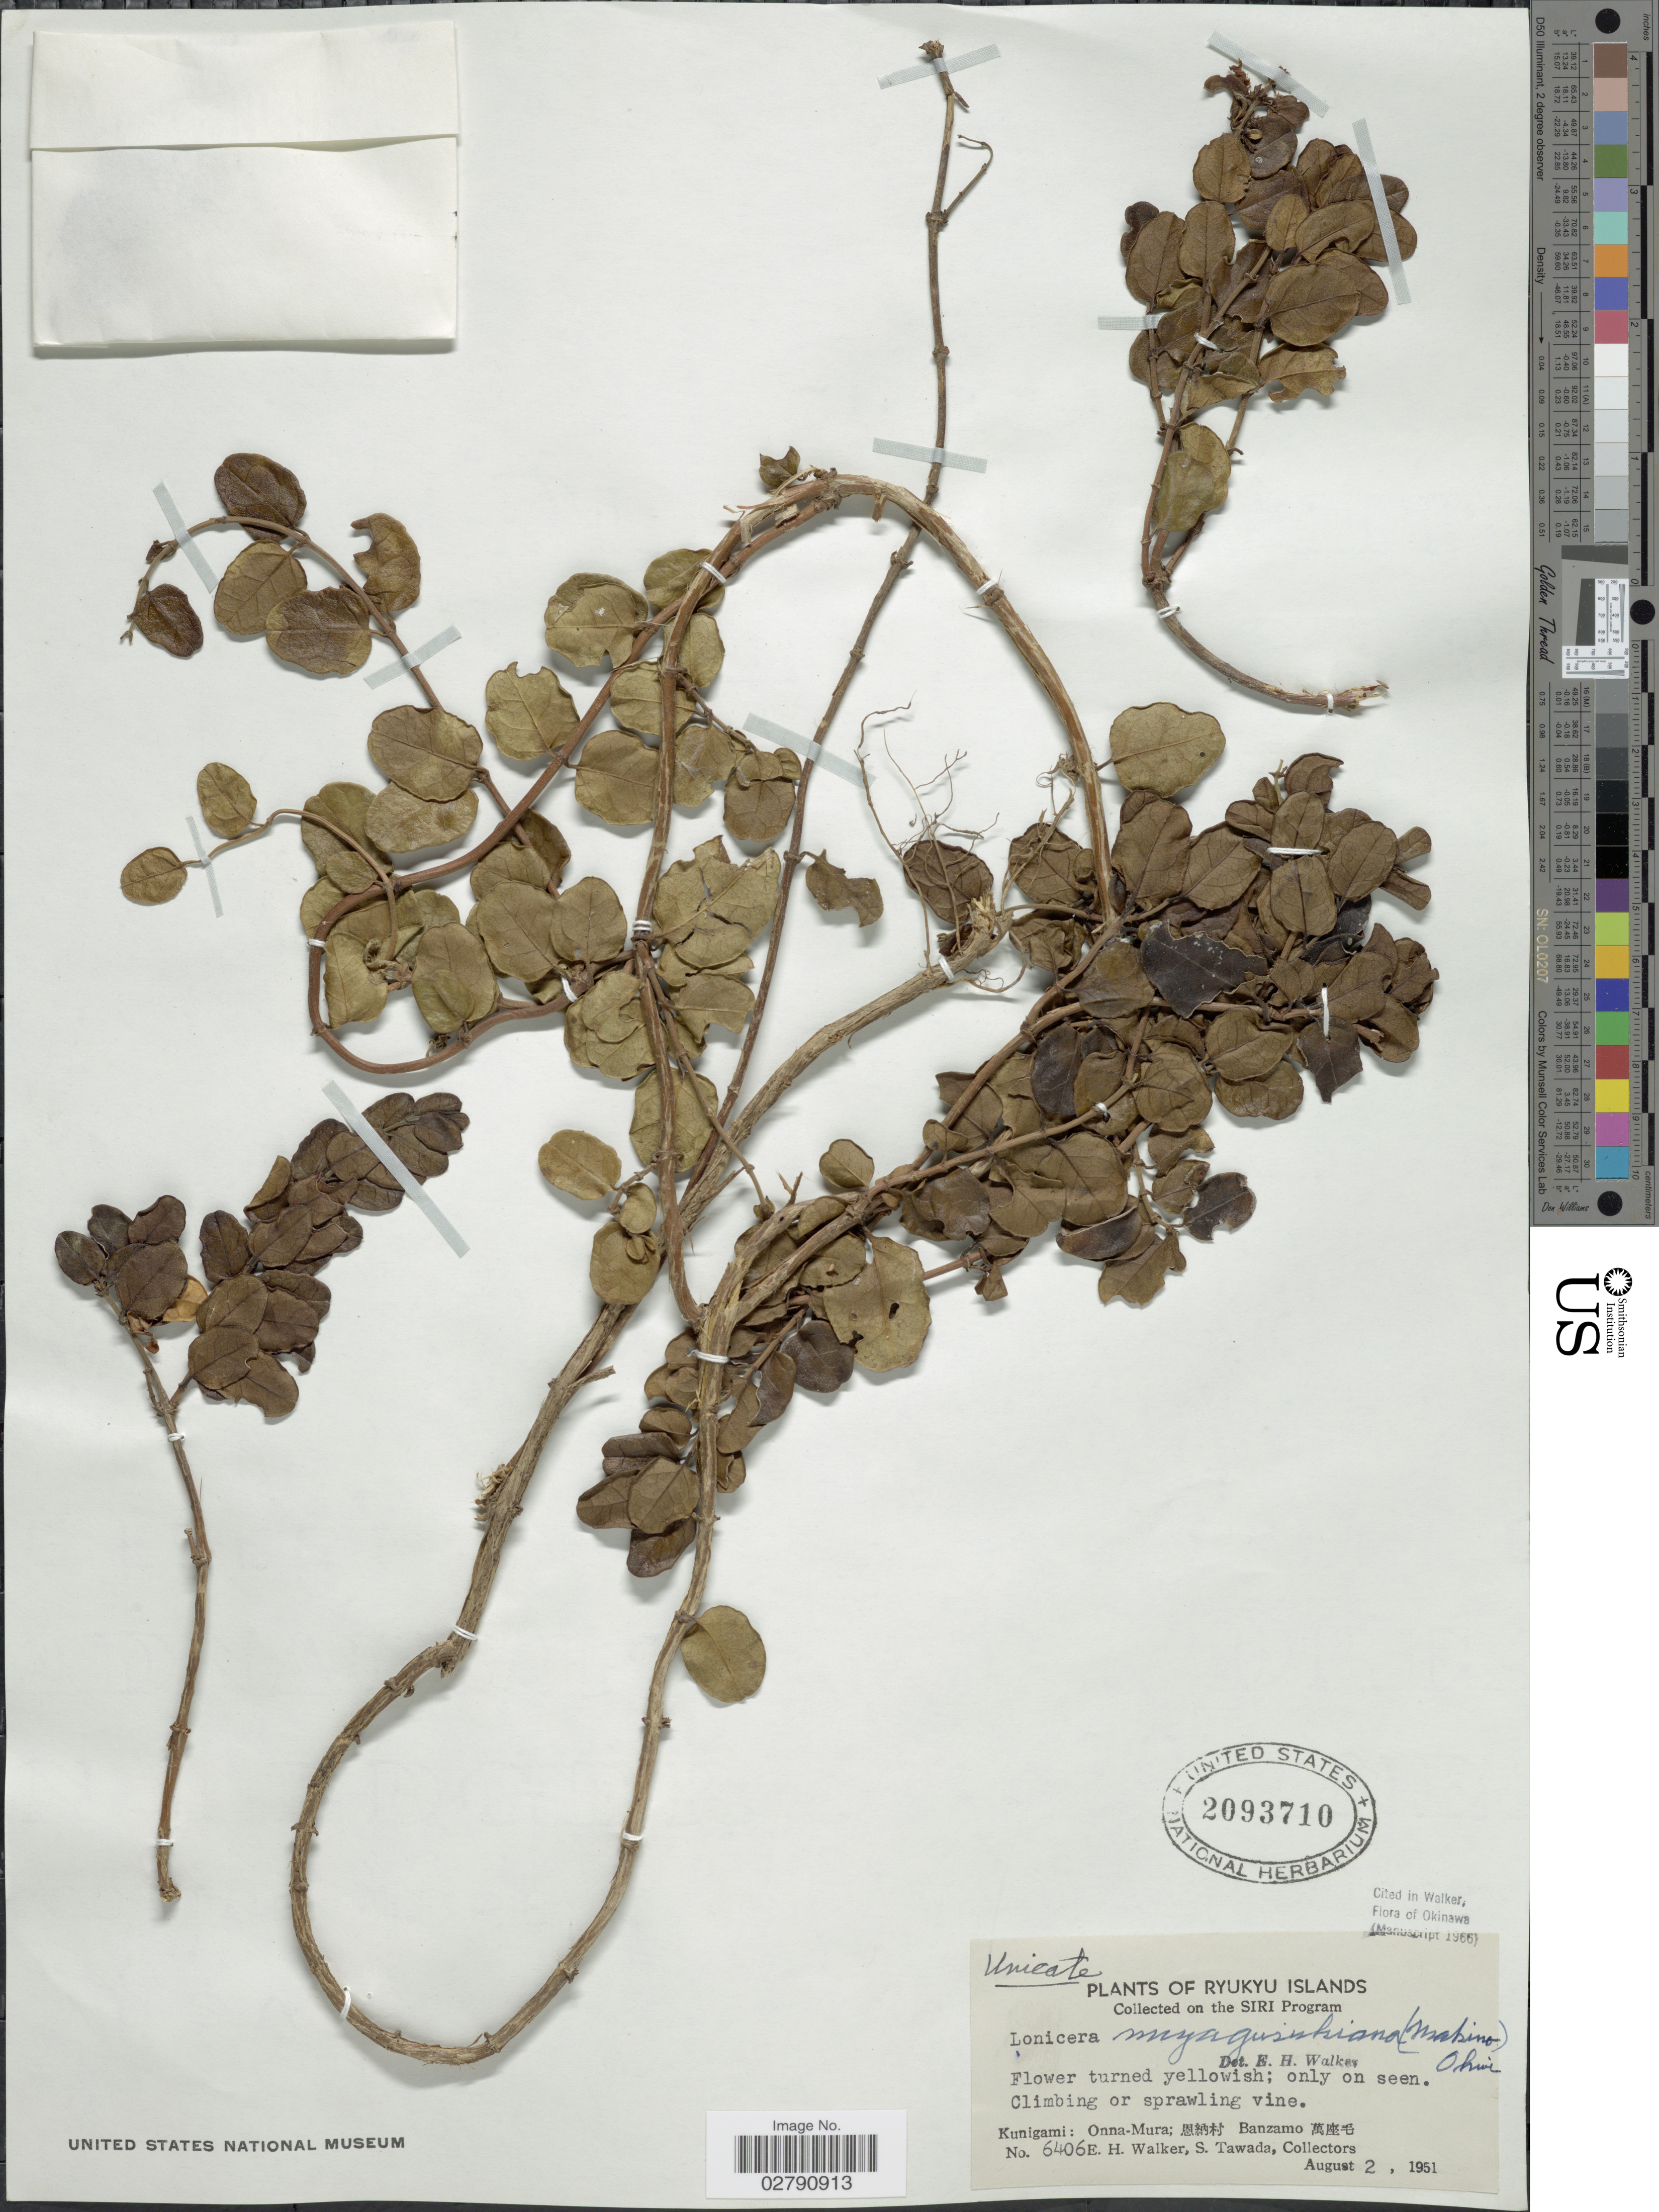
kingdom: Plantae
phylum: Tracheophyta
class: Magnoliopsida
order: Dipsacales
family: Caprifoliaceae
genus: Lonicera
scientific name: Lonicera miyagusukiana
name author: (Makino) Ohwi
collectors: E. H. Walker & S. Tawada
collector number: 6406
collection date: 1951-08-02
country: Japan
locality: Ryukyu Islands. Kunigami: Onna-Mura X; Banzamo X.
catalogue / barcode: US 2093710